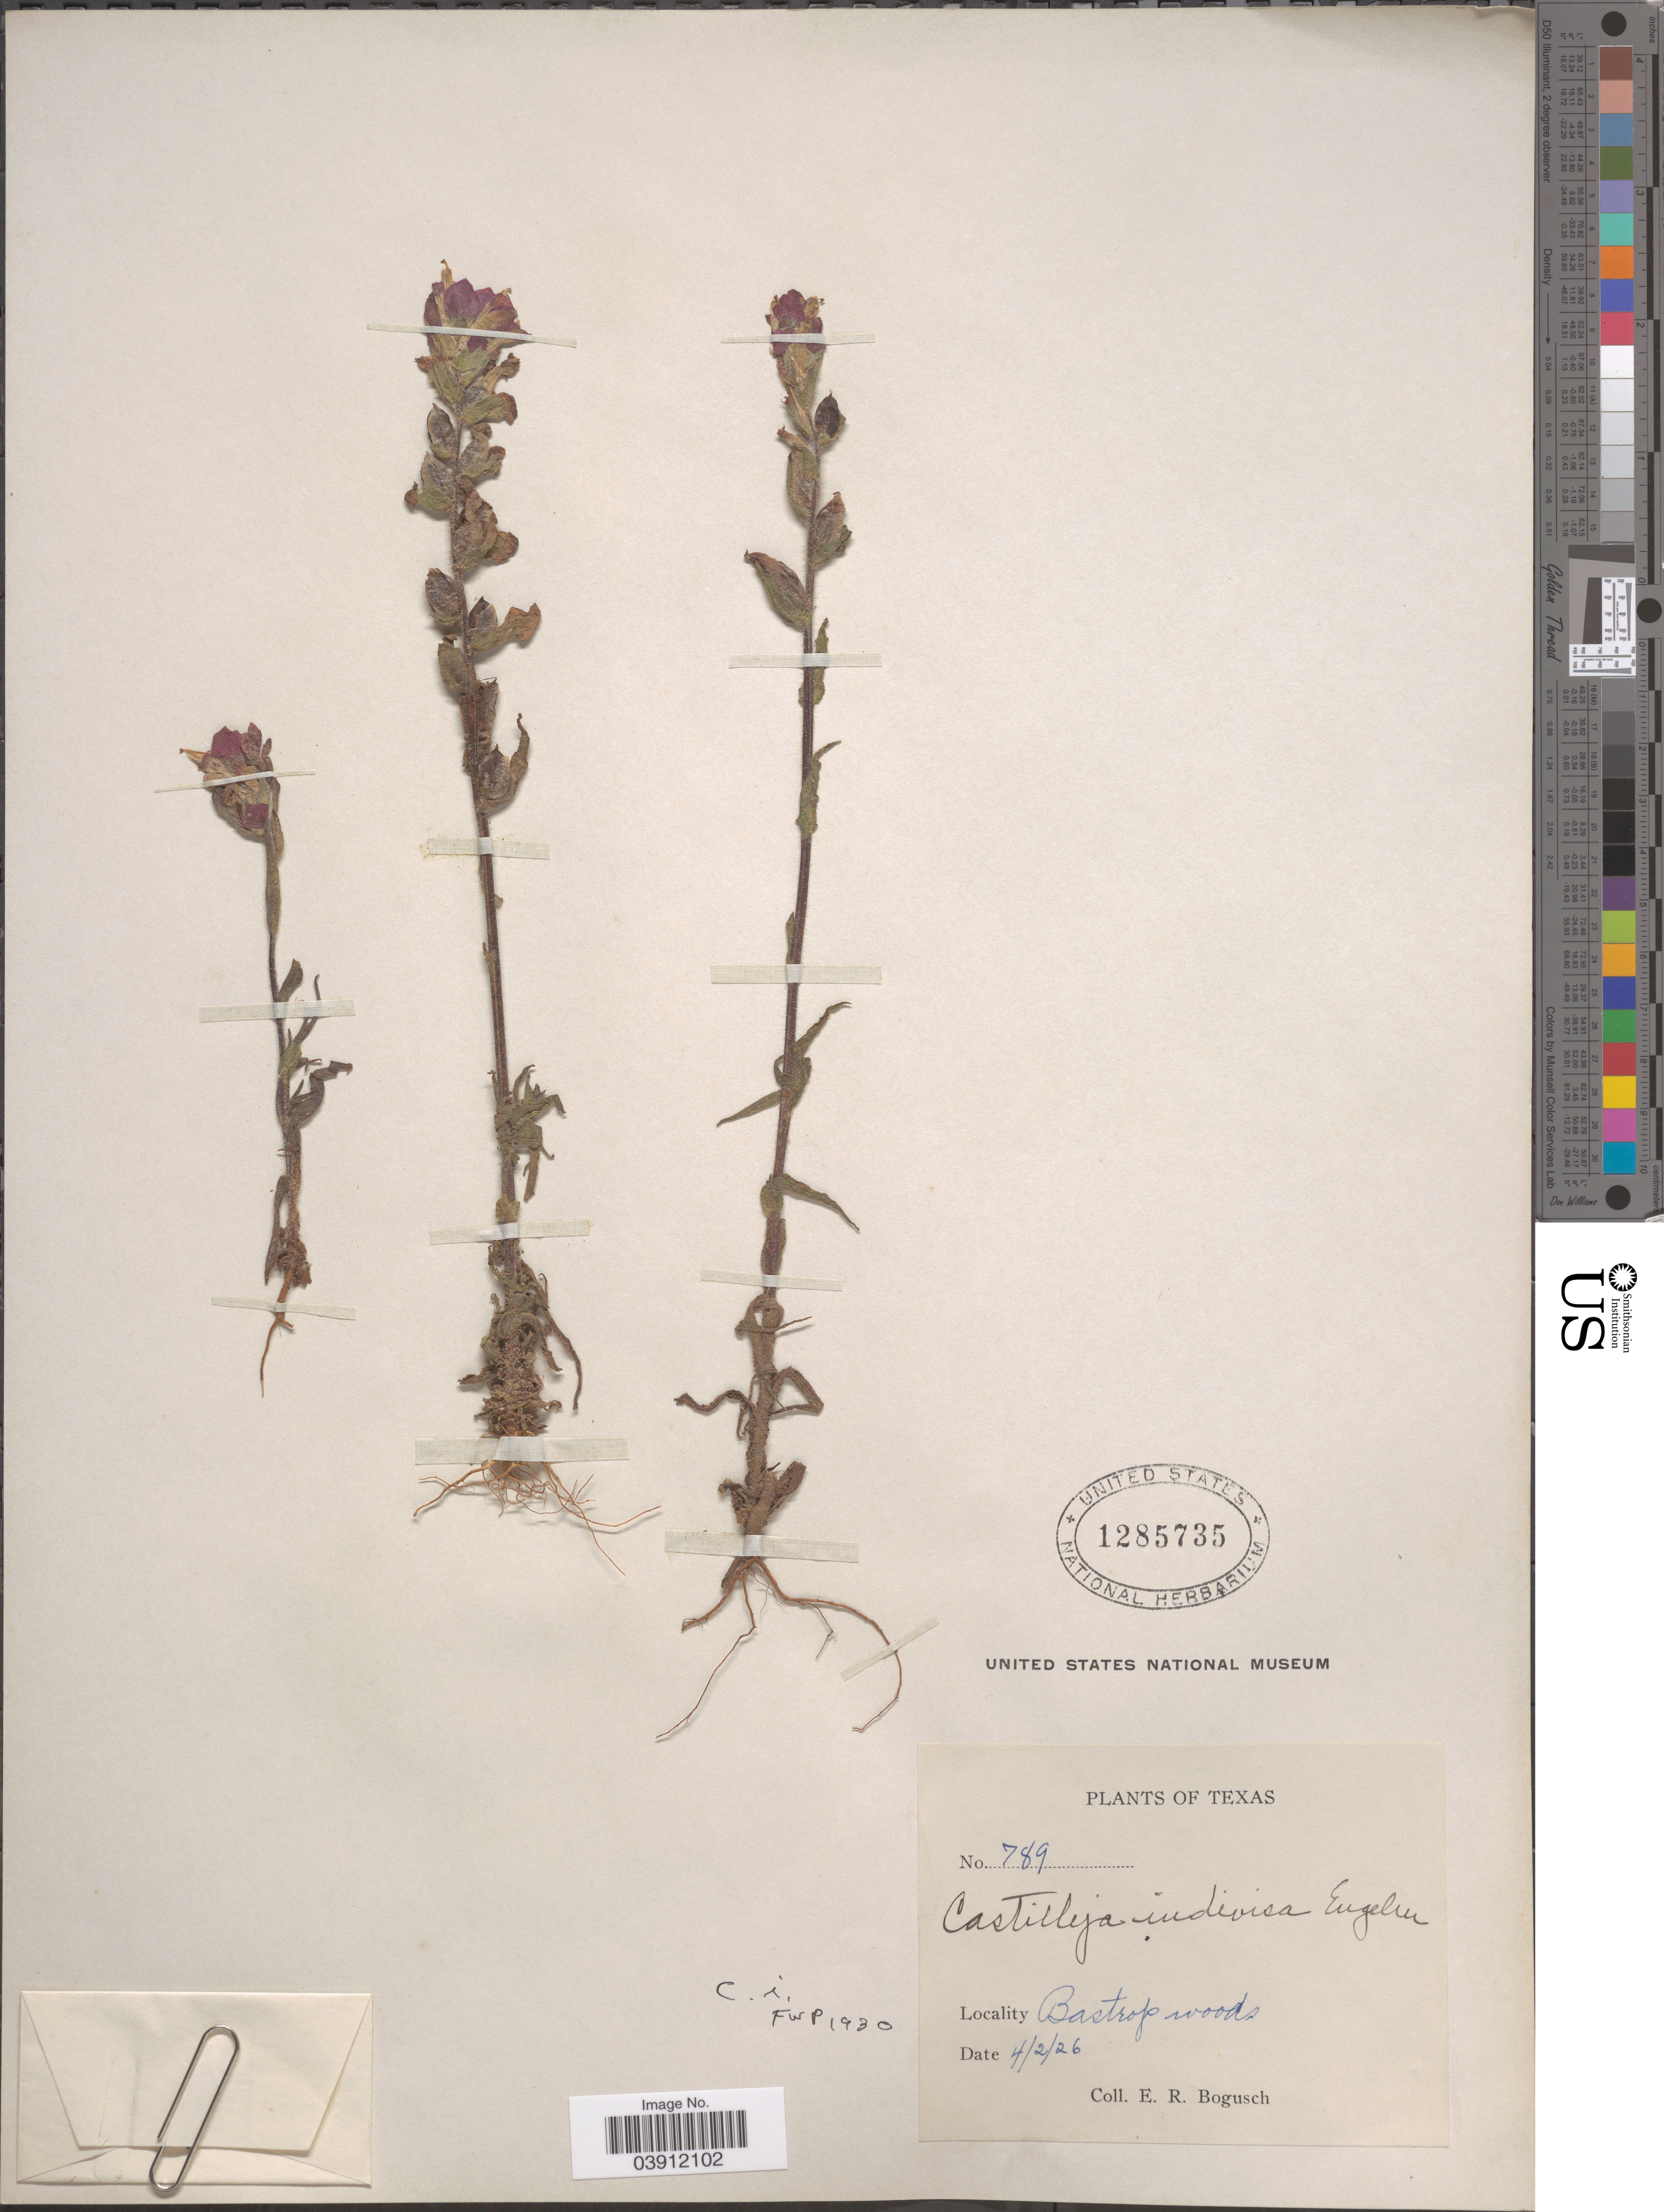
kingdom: Plantae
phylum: Tracheophyta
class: Magnoliopsida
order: Lamiales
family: Orobanchaceae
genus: Castilleja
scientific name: Castilleja indivisa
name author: Engelm. in Engelm. & A. Gray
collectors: E. Bogusch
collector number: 789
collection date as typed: Transcribed d/m/y: 2/4/26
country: United States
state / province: Texas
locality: Bastrop woods.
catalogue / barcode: US 1285735